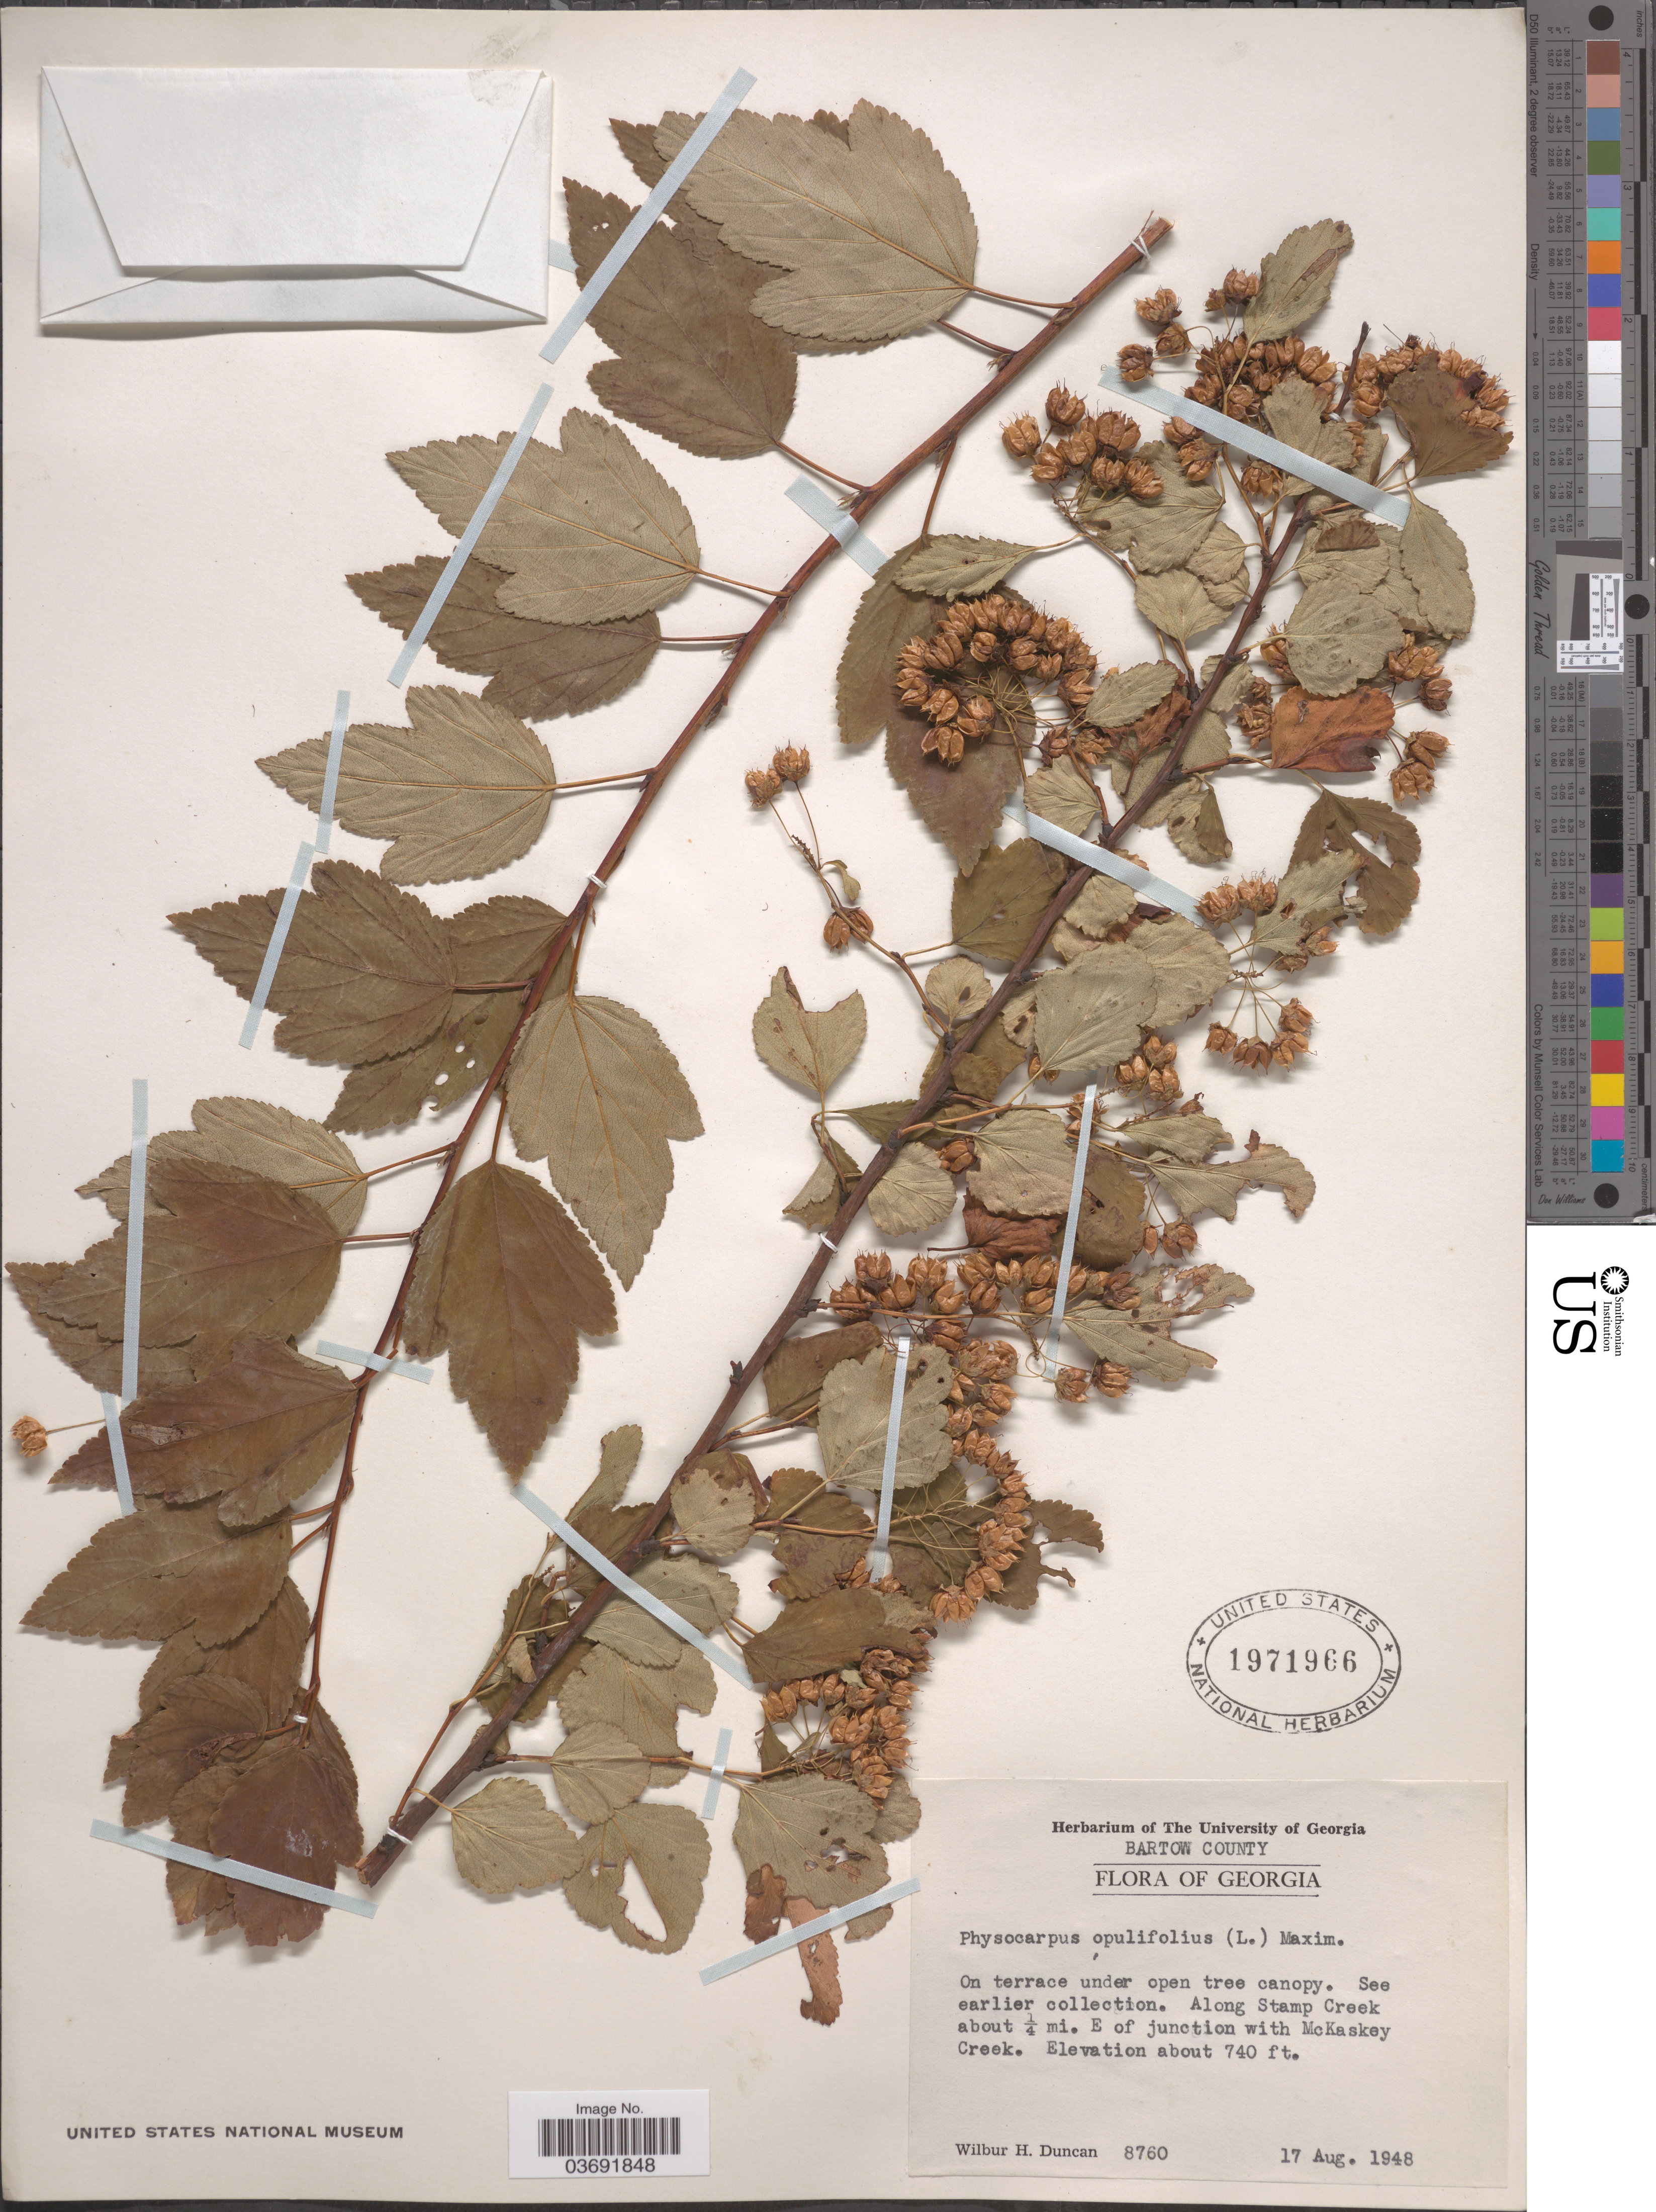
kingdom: Plantae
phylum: Tracheophyta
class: Magnoliopsida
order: Rosales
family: Rosaceae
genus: Physocarpus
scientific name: Physocarpus opulifolius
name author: (L.) Maxim.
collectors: W. H. Duncan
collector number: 8760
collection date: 1948-08-17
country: United States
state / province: Georgia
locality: Bartow County. On terrace under open tree canopy. Along Stamp Creek about ¼ mi. E of junction with McKaskey Creek.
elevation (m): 226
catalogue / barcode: US 1971966